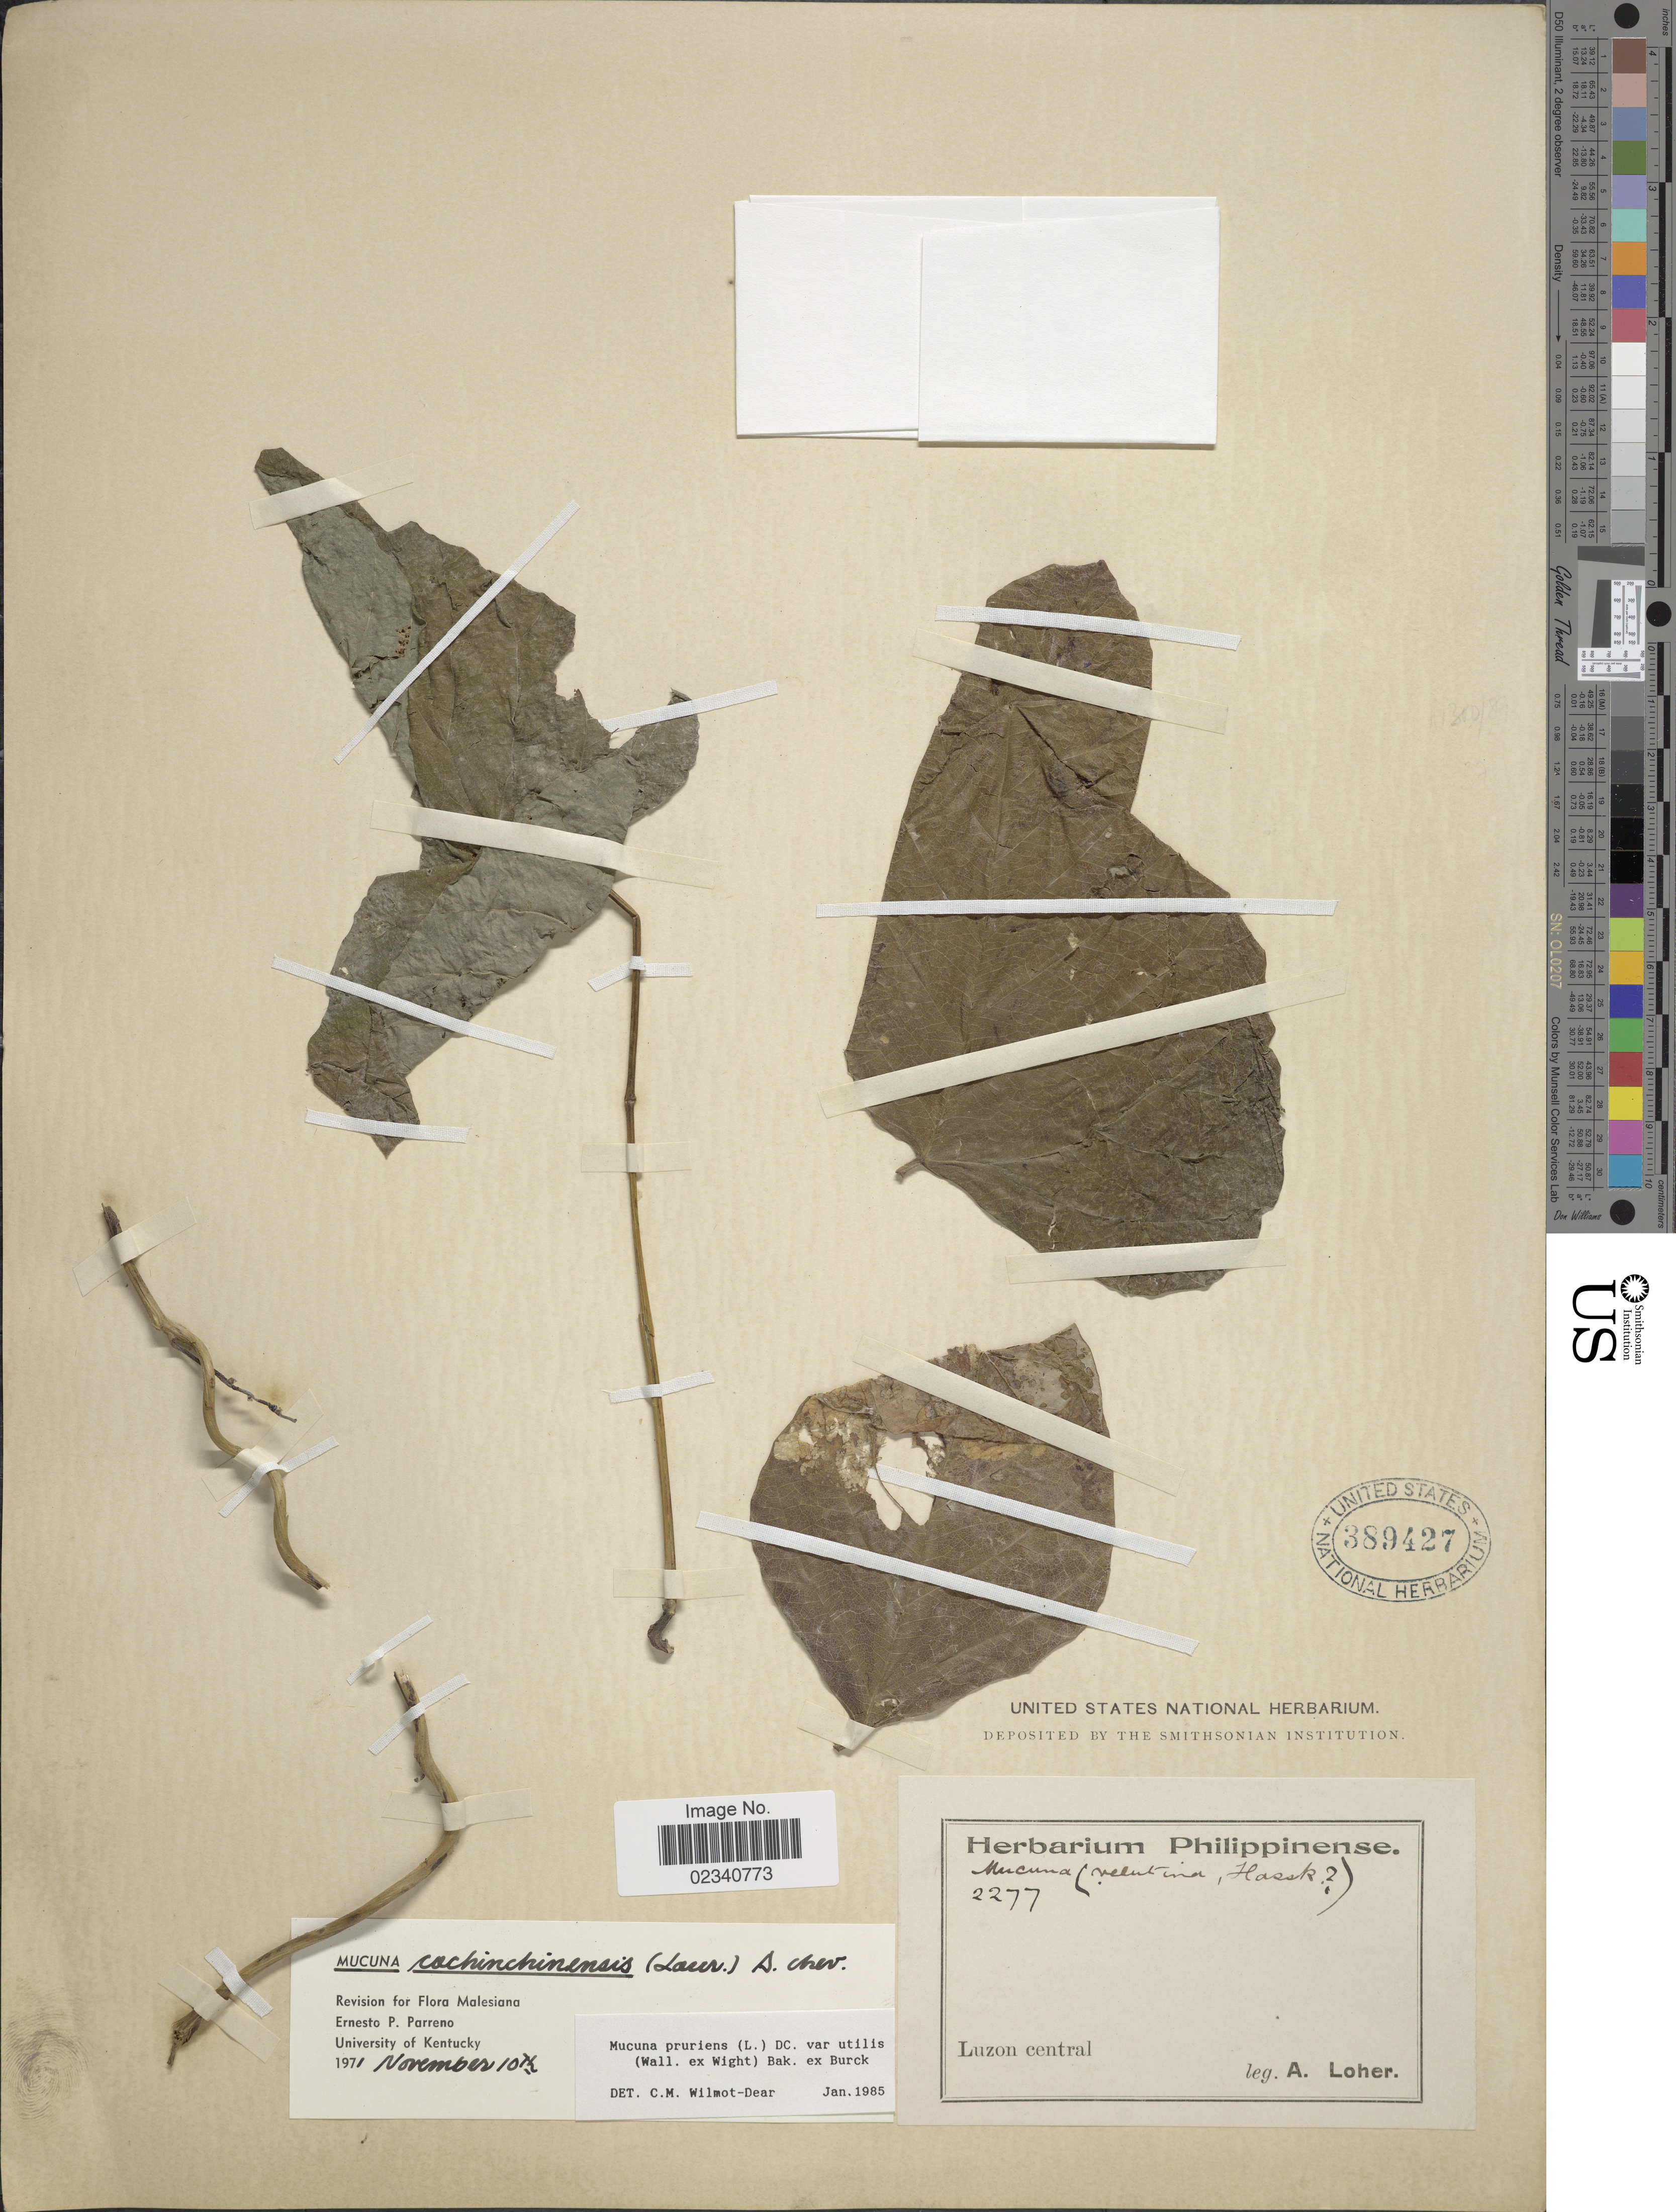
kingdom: Plantae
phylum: Tracheophyta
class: Magnoliopsida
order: Fabales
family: Fabaceae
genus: Mucuna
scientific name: Mucuna pruriens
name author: (L.) DC.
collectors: A. Loher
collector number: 2277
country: Philippines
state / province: Central Luzon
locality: Luzon Central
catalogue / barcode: US 389427